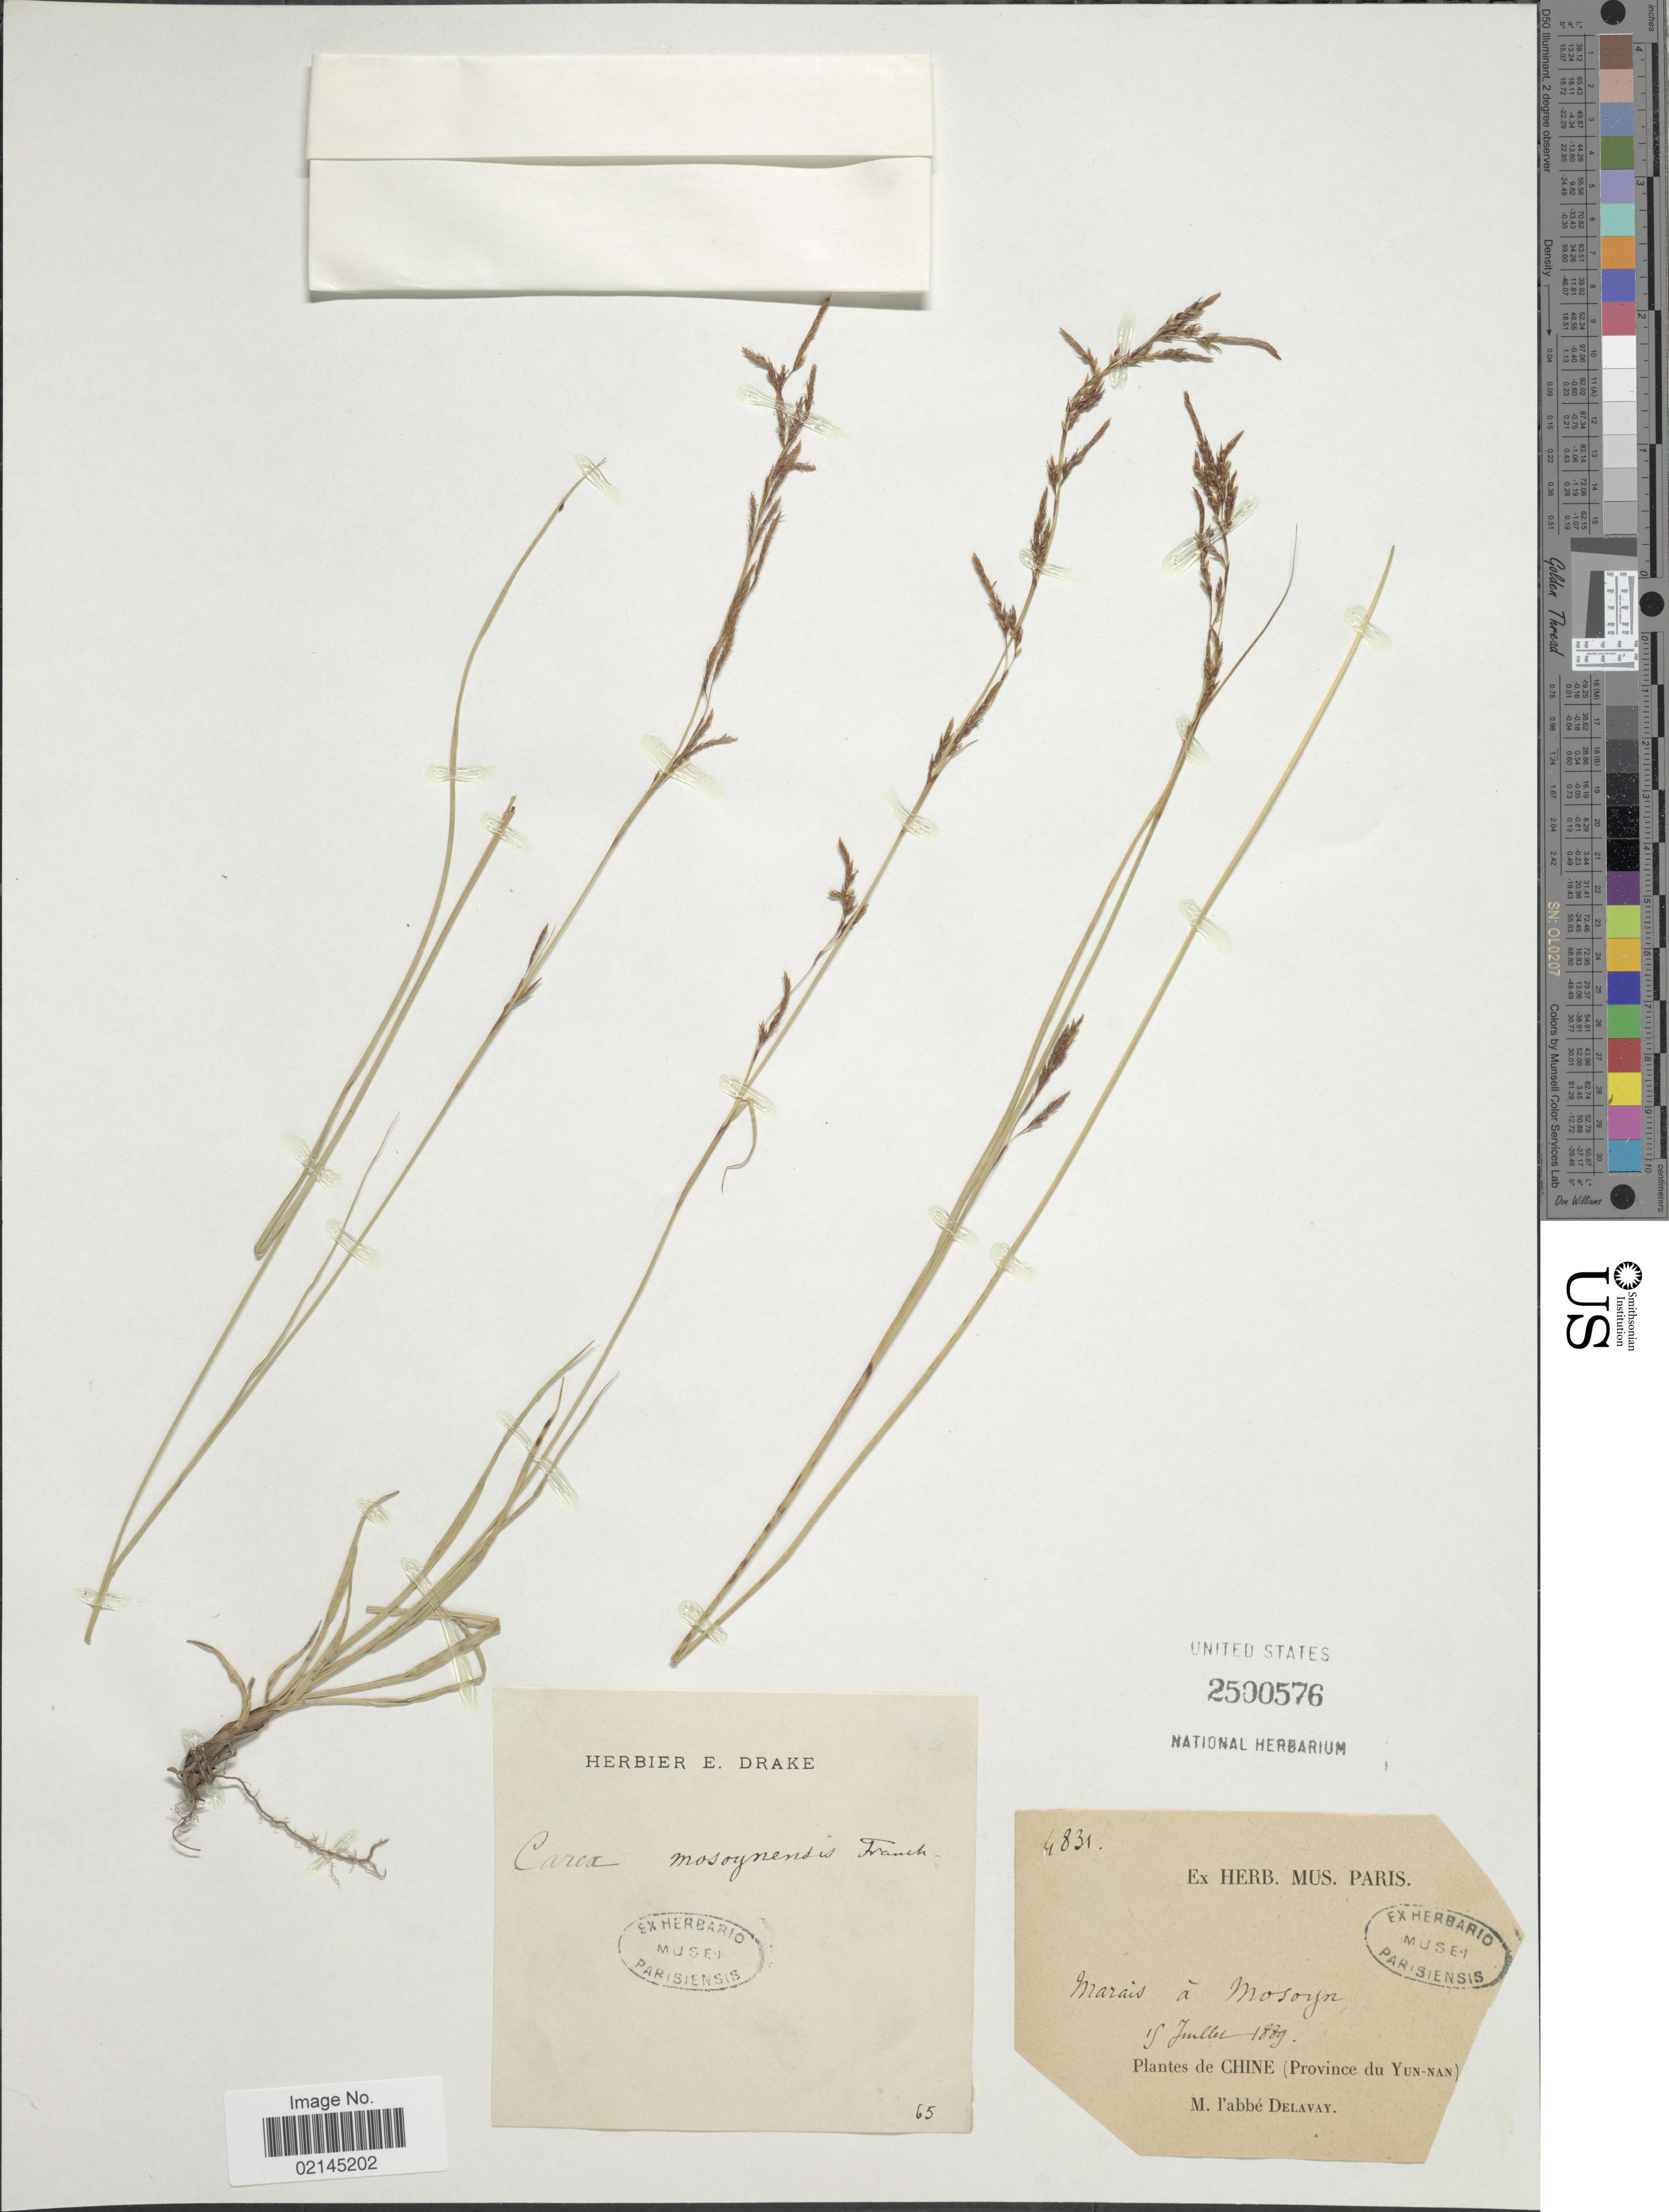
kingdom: Plantae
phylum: Tracheophyta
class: Liliopsida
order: Poales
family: Cyperaceae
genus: Carex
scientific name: Carex mosoynensis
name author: Franch.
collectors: P. Delavay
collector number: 4831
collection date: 1889-07-15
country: China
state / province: Yunnan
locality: Marais a Mosoyn. Plantes de Chine (Province du Yun-nan)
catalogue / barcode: US 2500576